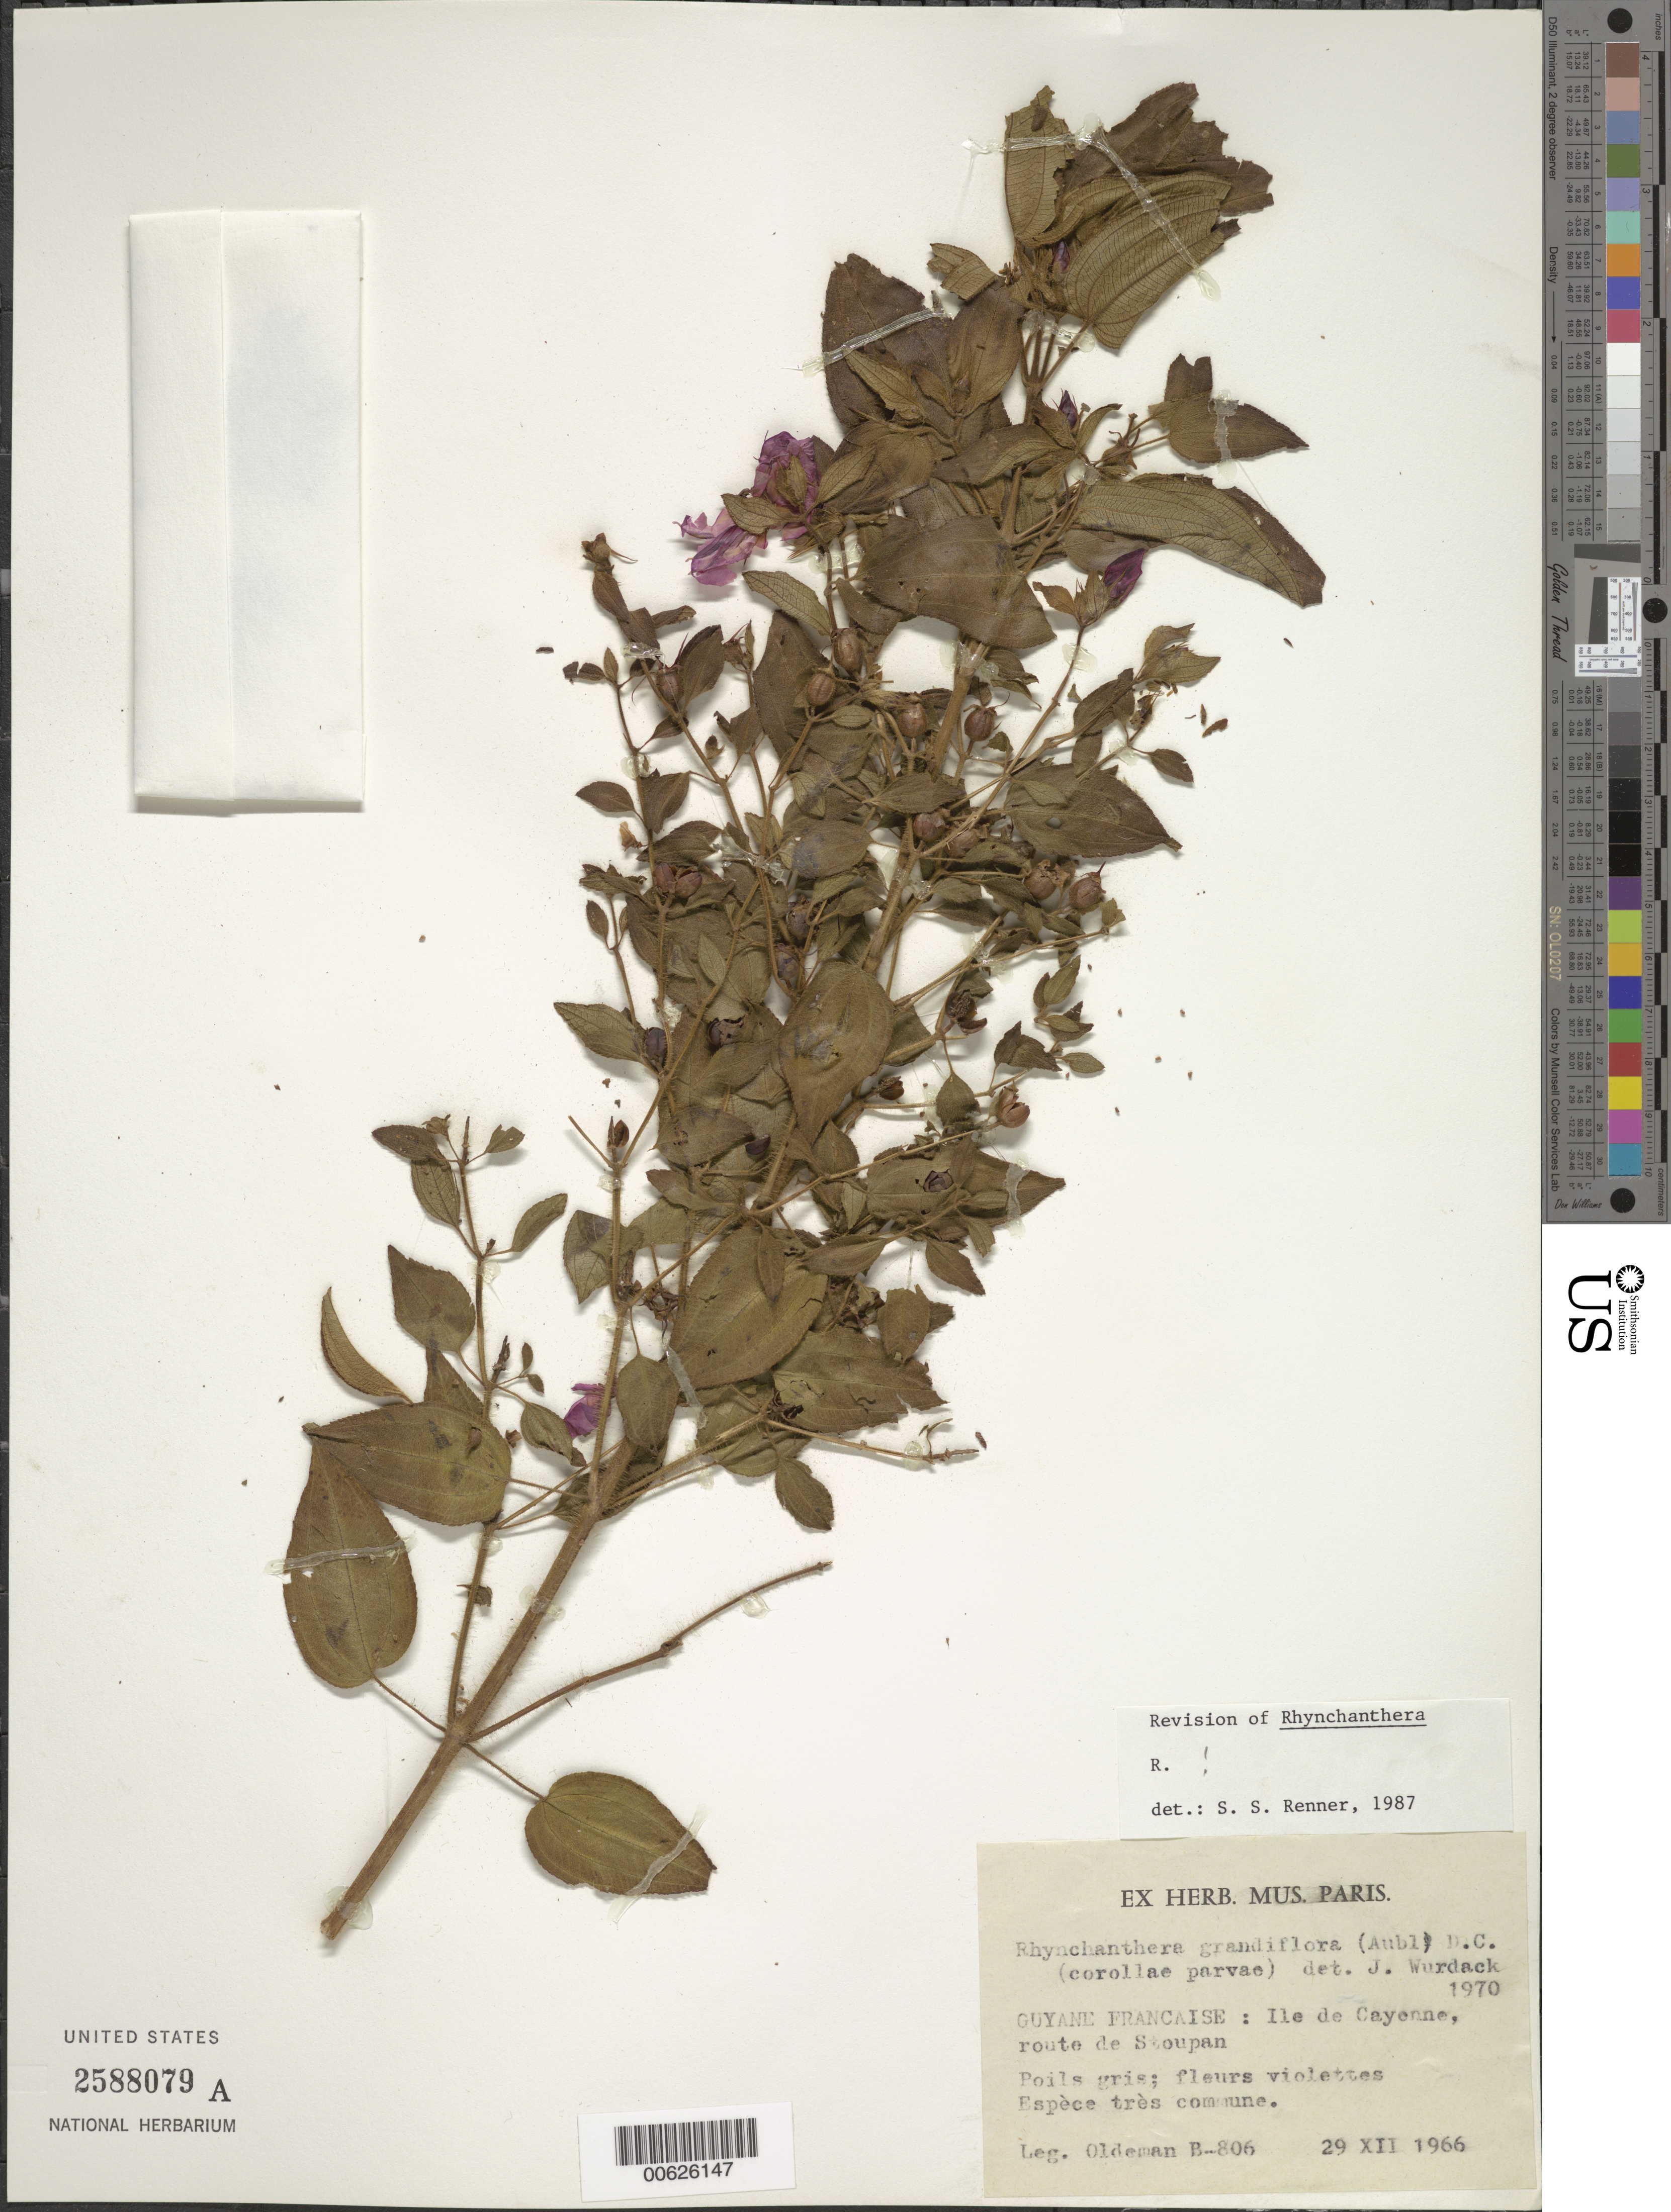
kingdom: Plantae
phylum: Tracheophyta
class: Magnoliopsida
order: Myrtales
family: Melastomataceae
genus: Rhynchanthera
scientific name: Rhynchanthera grandiflora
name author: (Aubl.) DC.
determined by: Renner, S. S.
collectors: R. Oldeman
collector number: B 806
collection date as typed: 29-Dec-66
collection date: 1966-12-29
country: French Guiana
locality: Ile de Cayenne, route de Stoupan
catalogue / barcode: US 2588079A